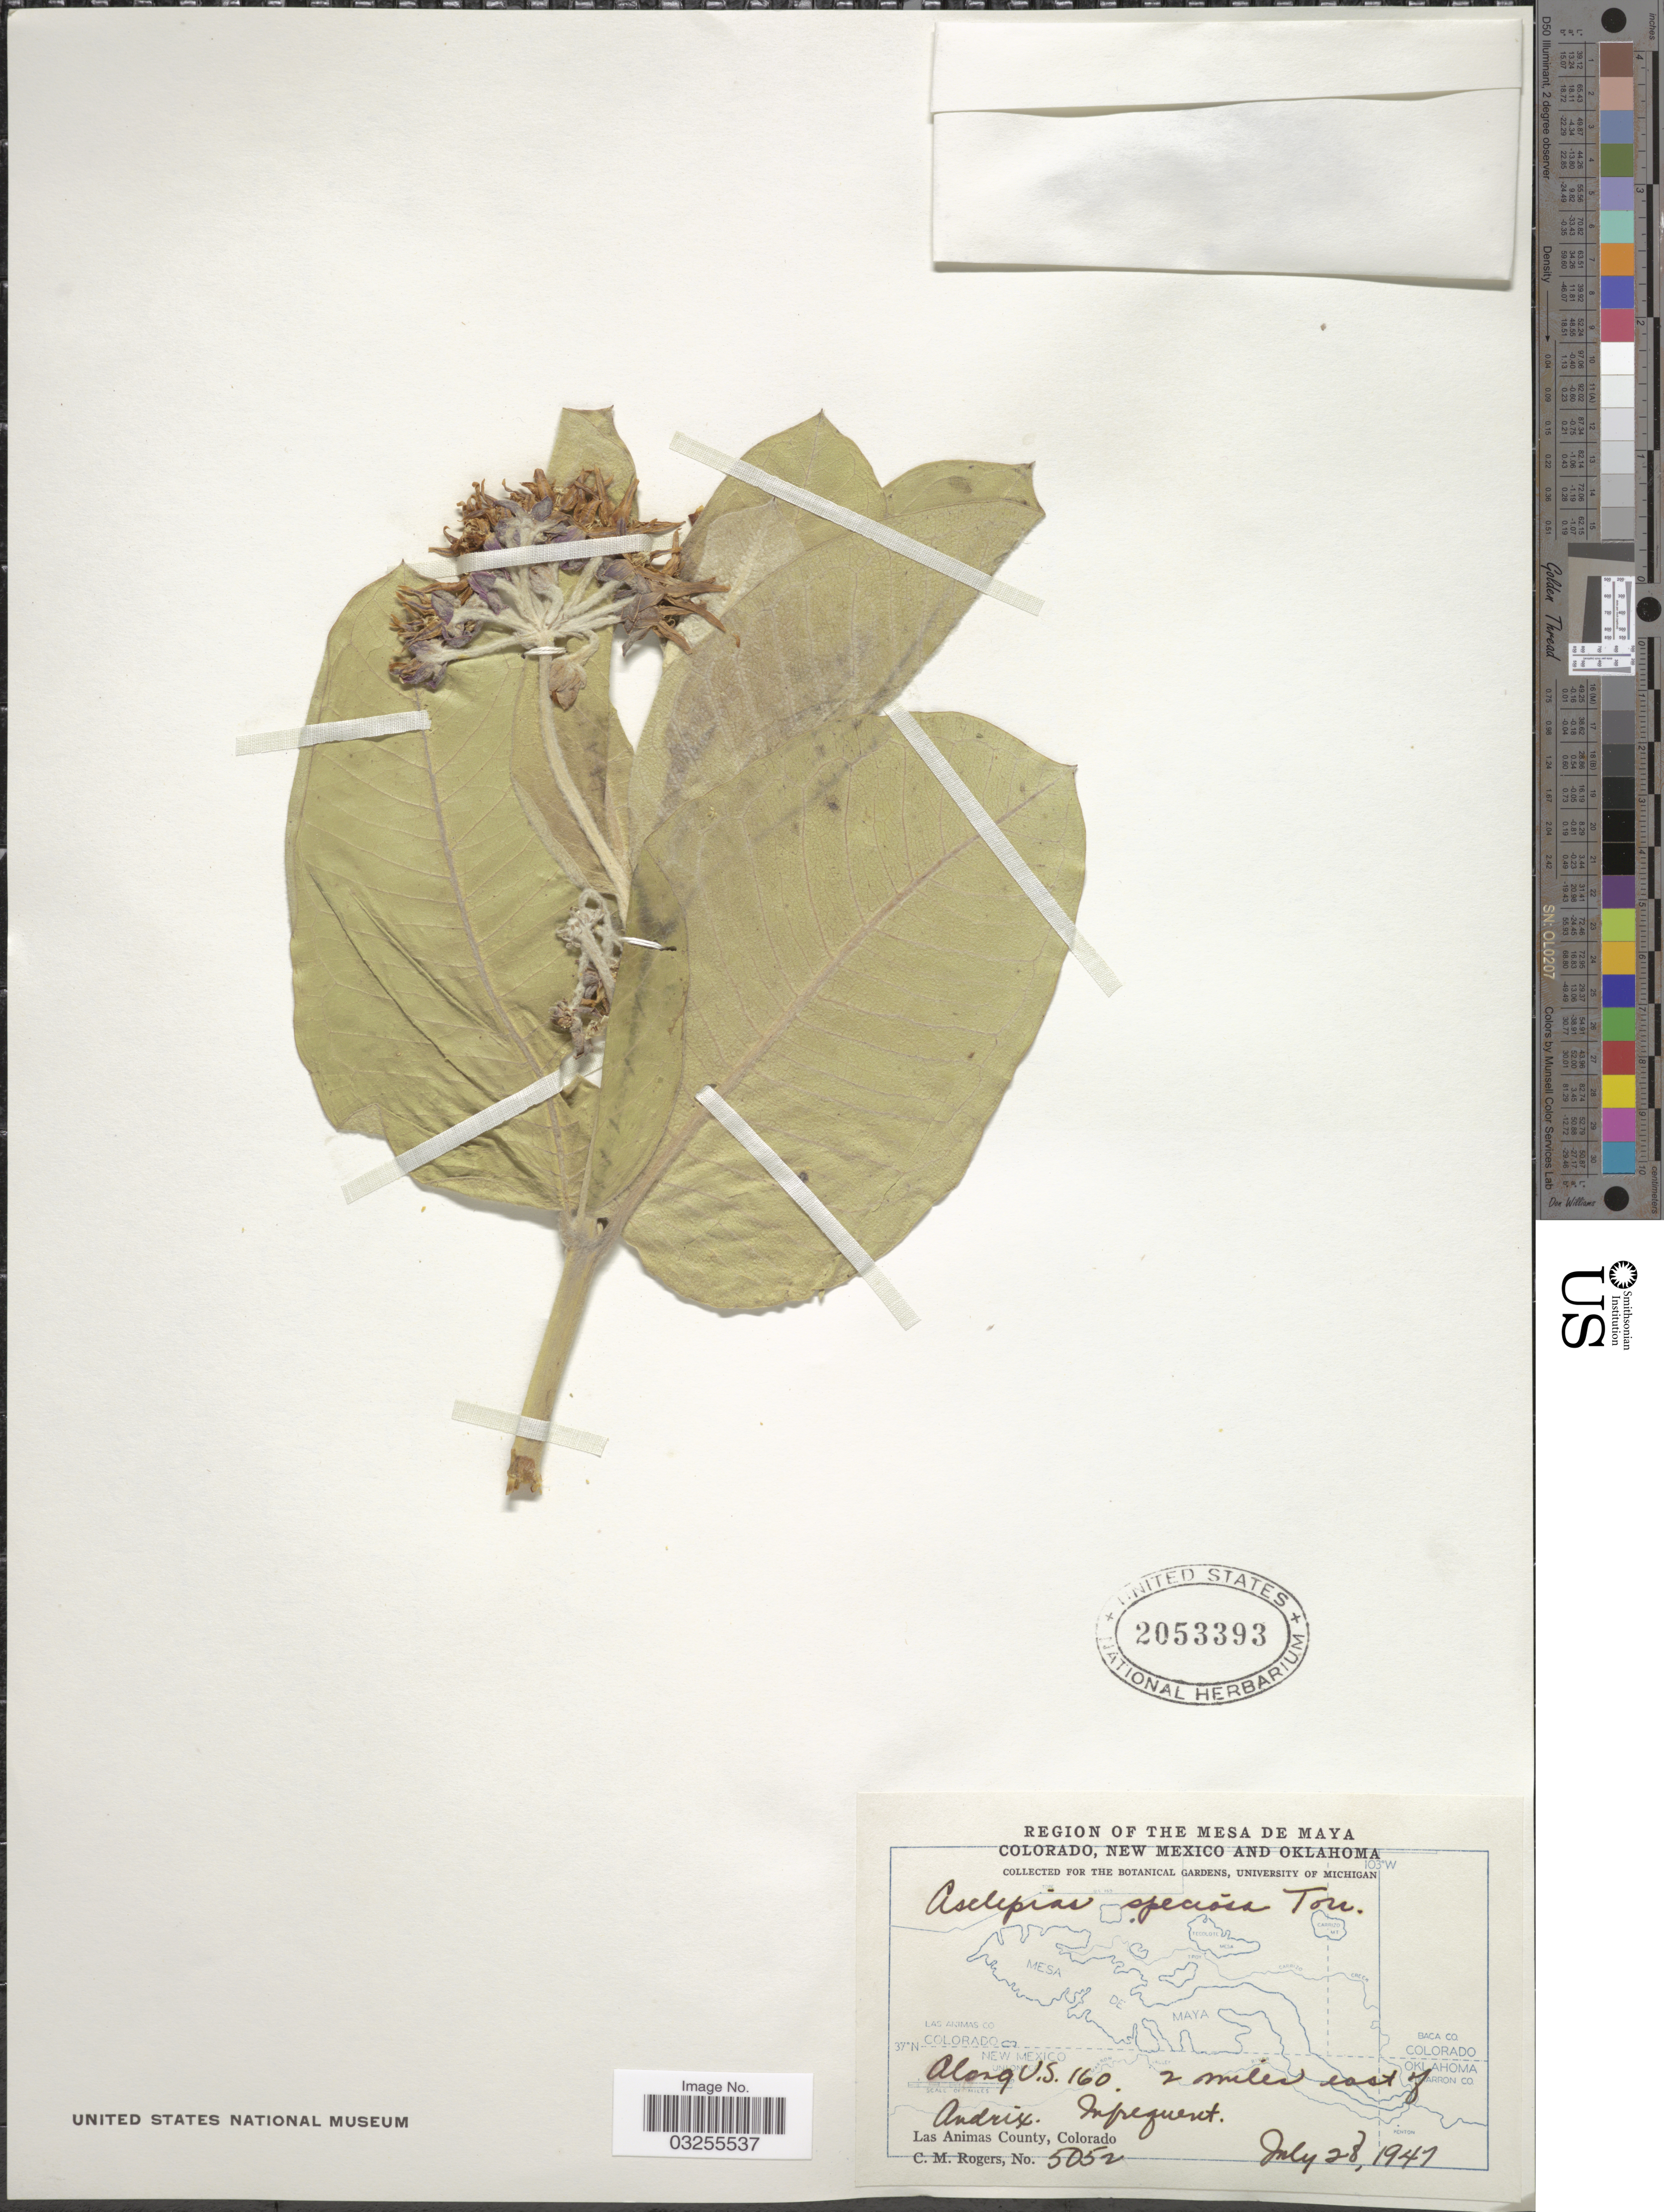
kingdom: Plantae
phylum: Tracheophyta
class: Magnoliopsida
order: Gentianales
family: Apocynaceae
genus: Asclepias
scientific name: Asclepias speciosa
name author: Torr.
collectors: C. M. Rogers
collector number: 5052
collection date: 1947-07-28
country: United States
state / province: Colorado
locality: Region of The Mesa de Maya Colorado, Along U.S. 160. 2 miles east of Andrix. Las Animas County.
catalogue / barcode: US 2053393